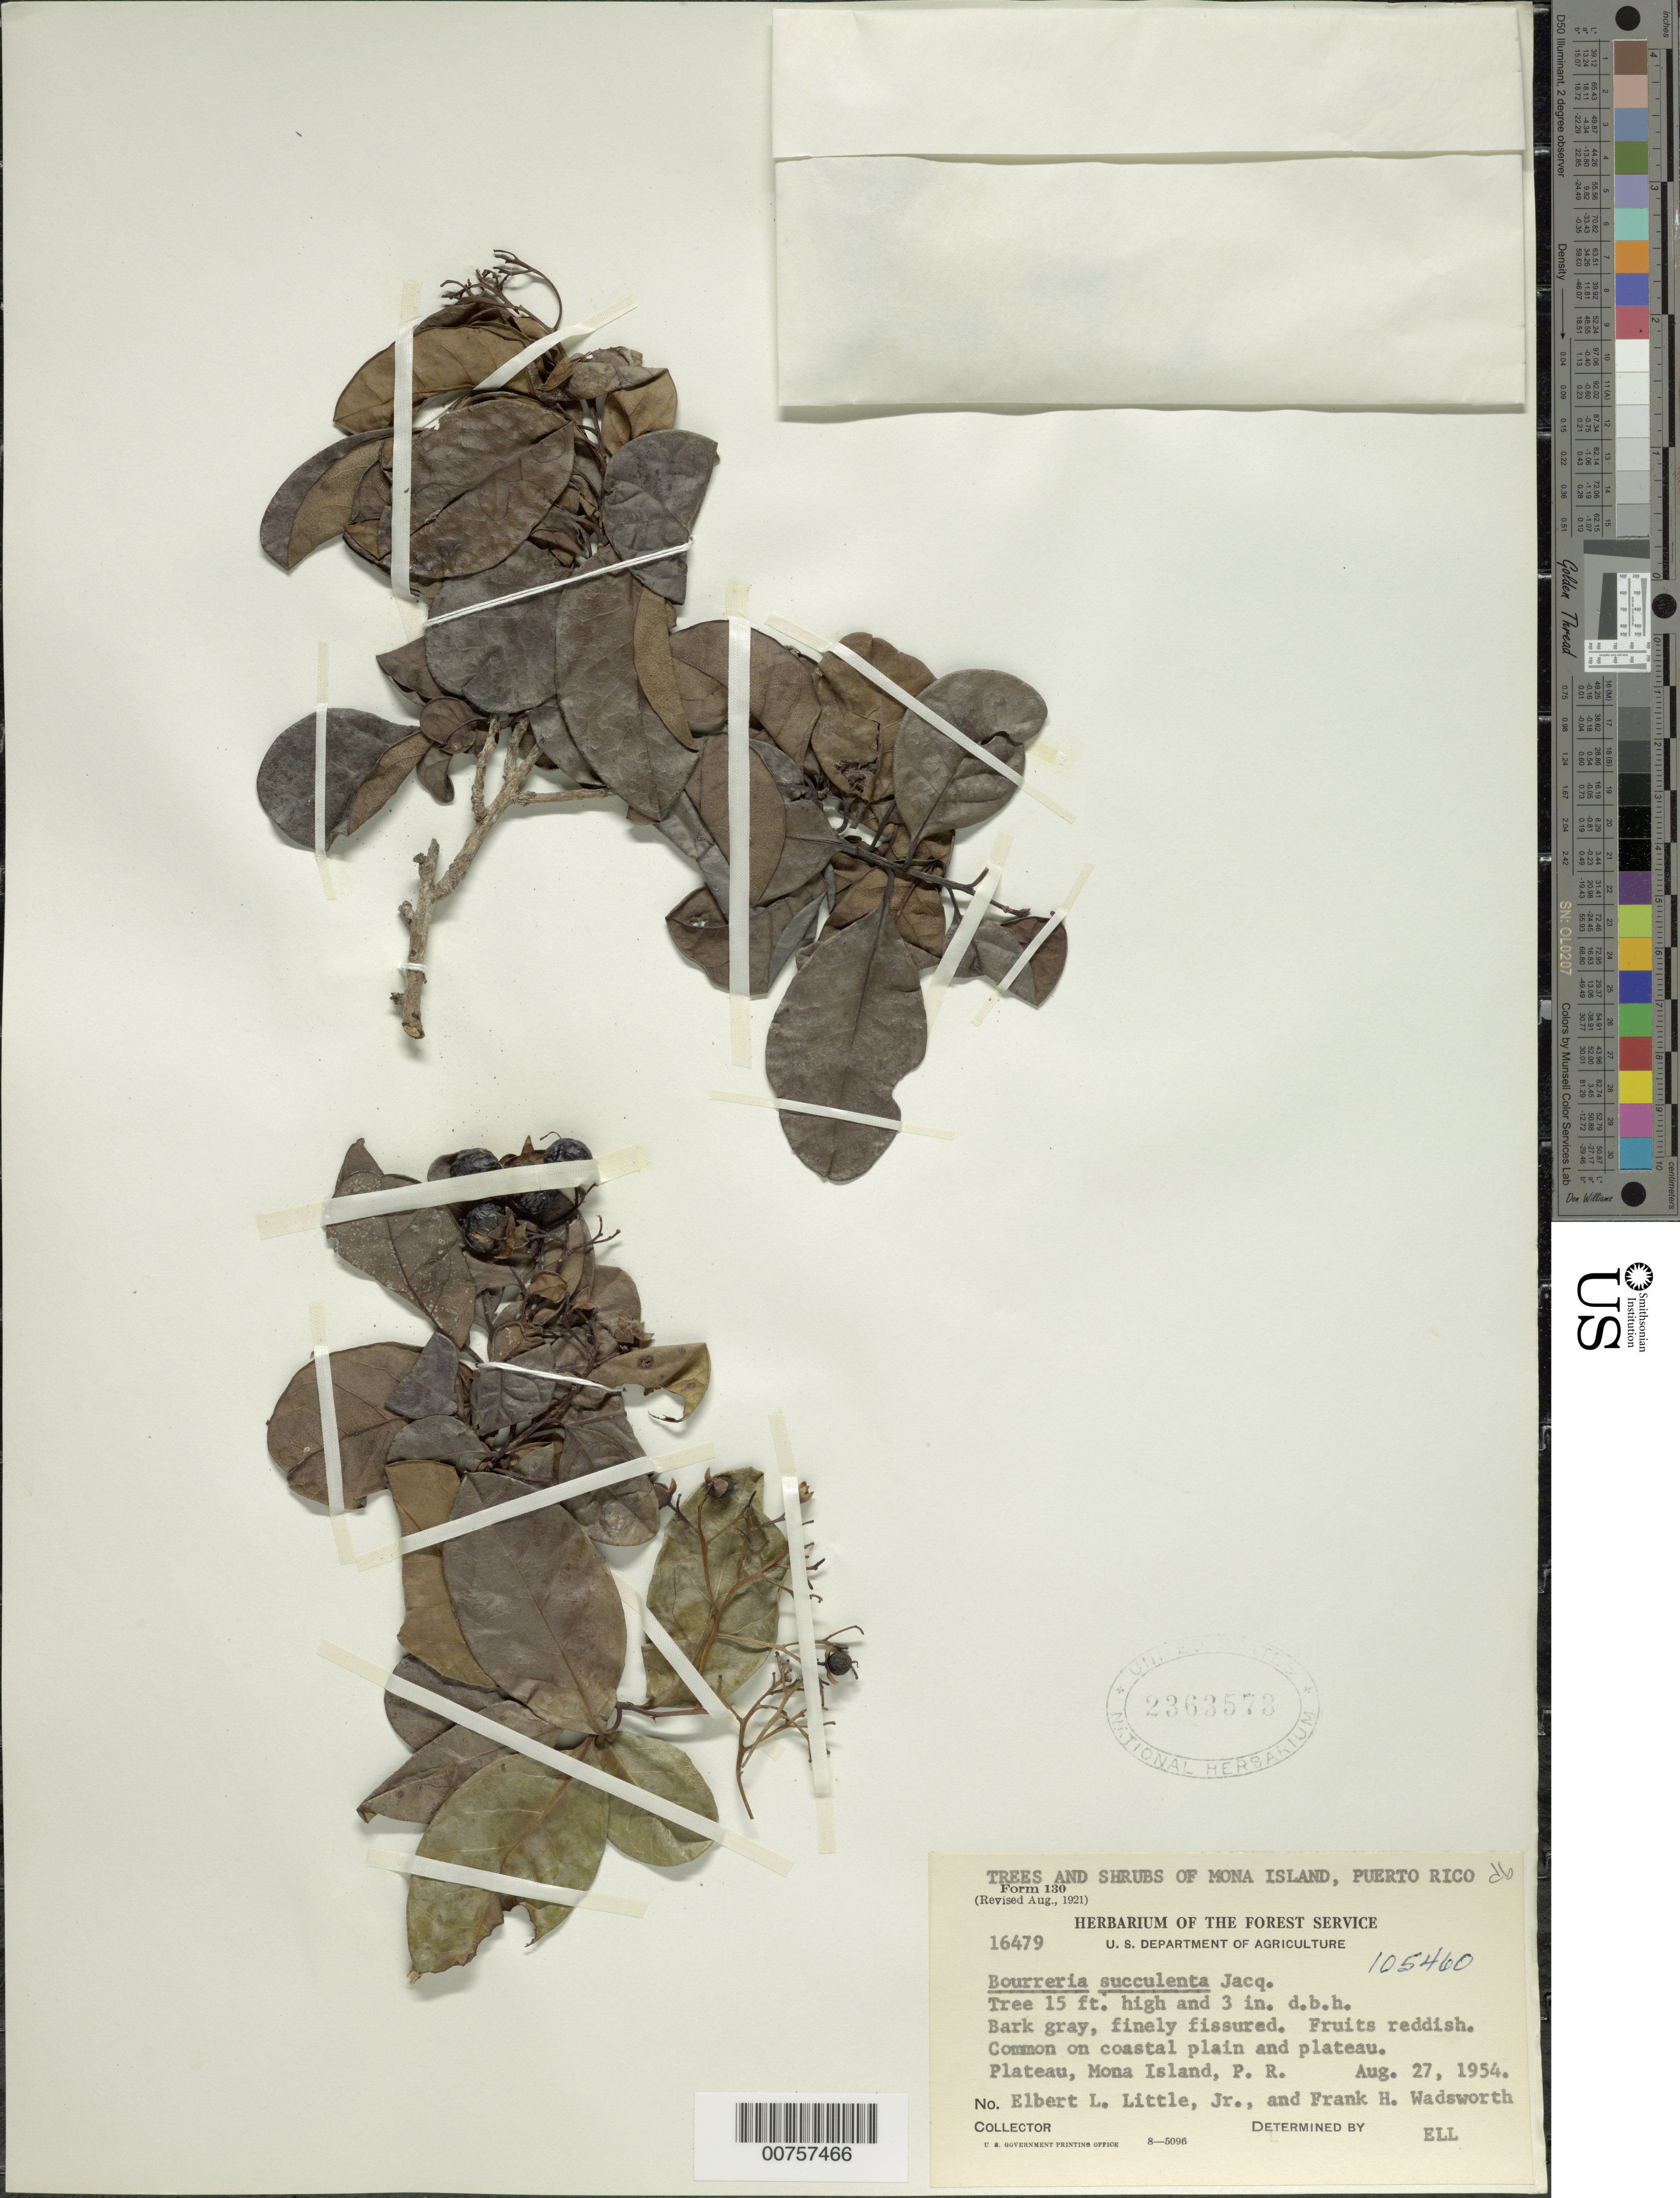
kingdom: Plantae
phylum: Tracheophyta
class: Magnoliopsida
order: Boraginales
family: Ehretiaceae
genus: Bourreria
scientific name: Bourreria succulenta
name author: Jacq.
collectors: E. L. Little & F. Wadsworth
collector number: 16479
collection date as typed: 27 Aug 1954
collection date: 1954-08-27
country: Puerto Rico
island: Mona I.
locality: Plateau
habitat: Common on coastal plain and plateau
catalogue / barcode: US 2363573